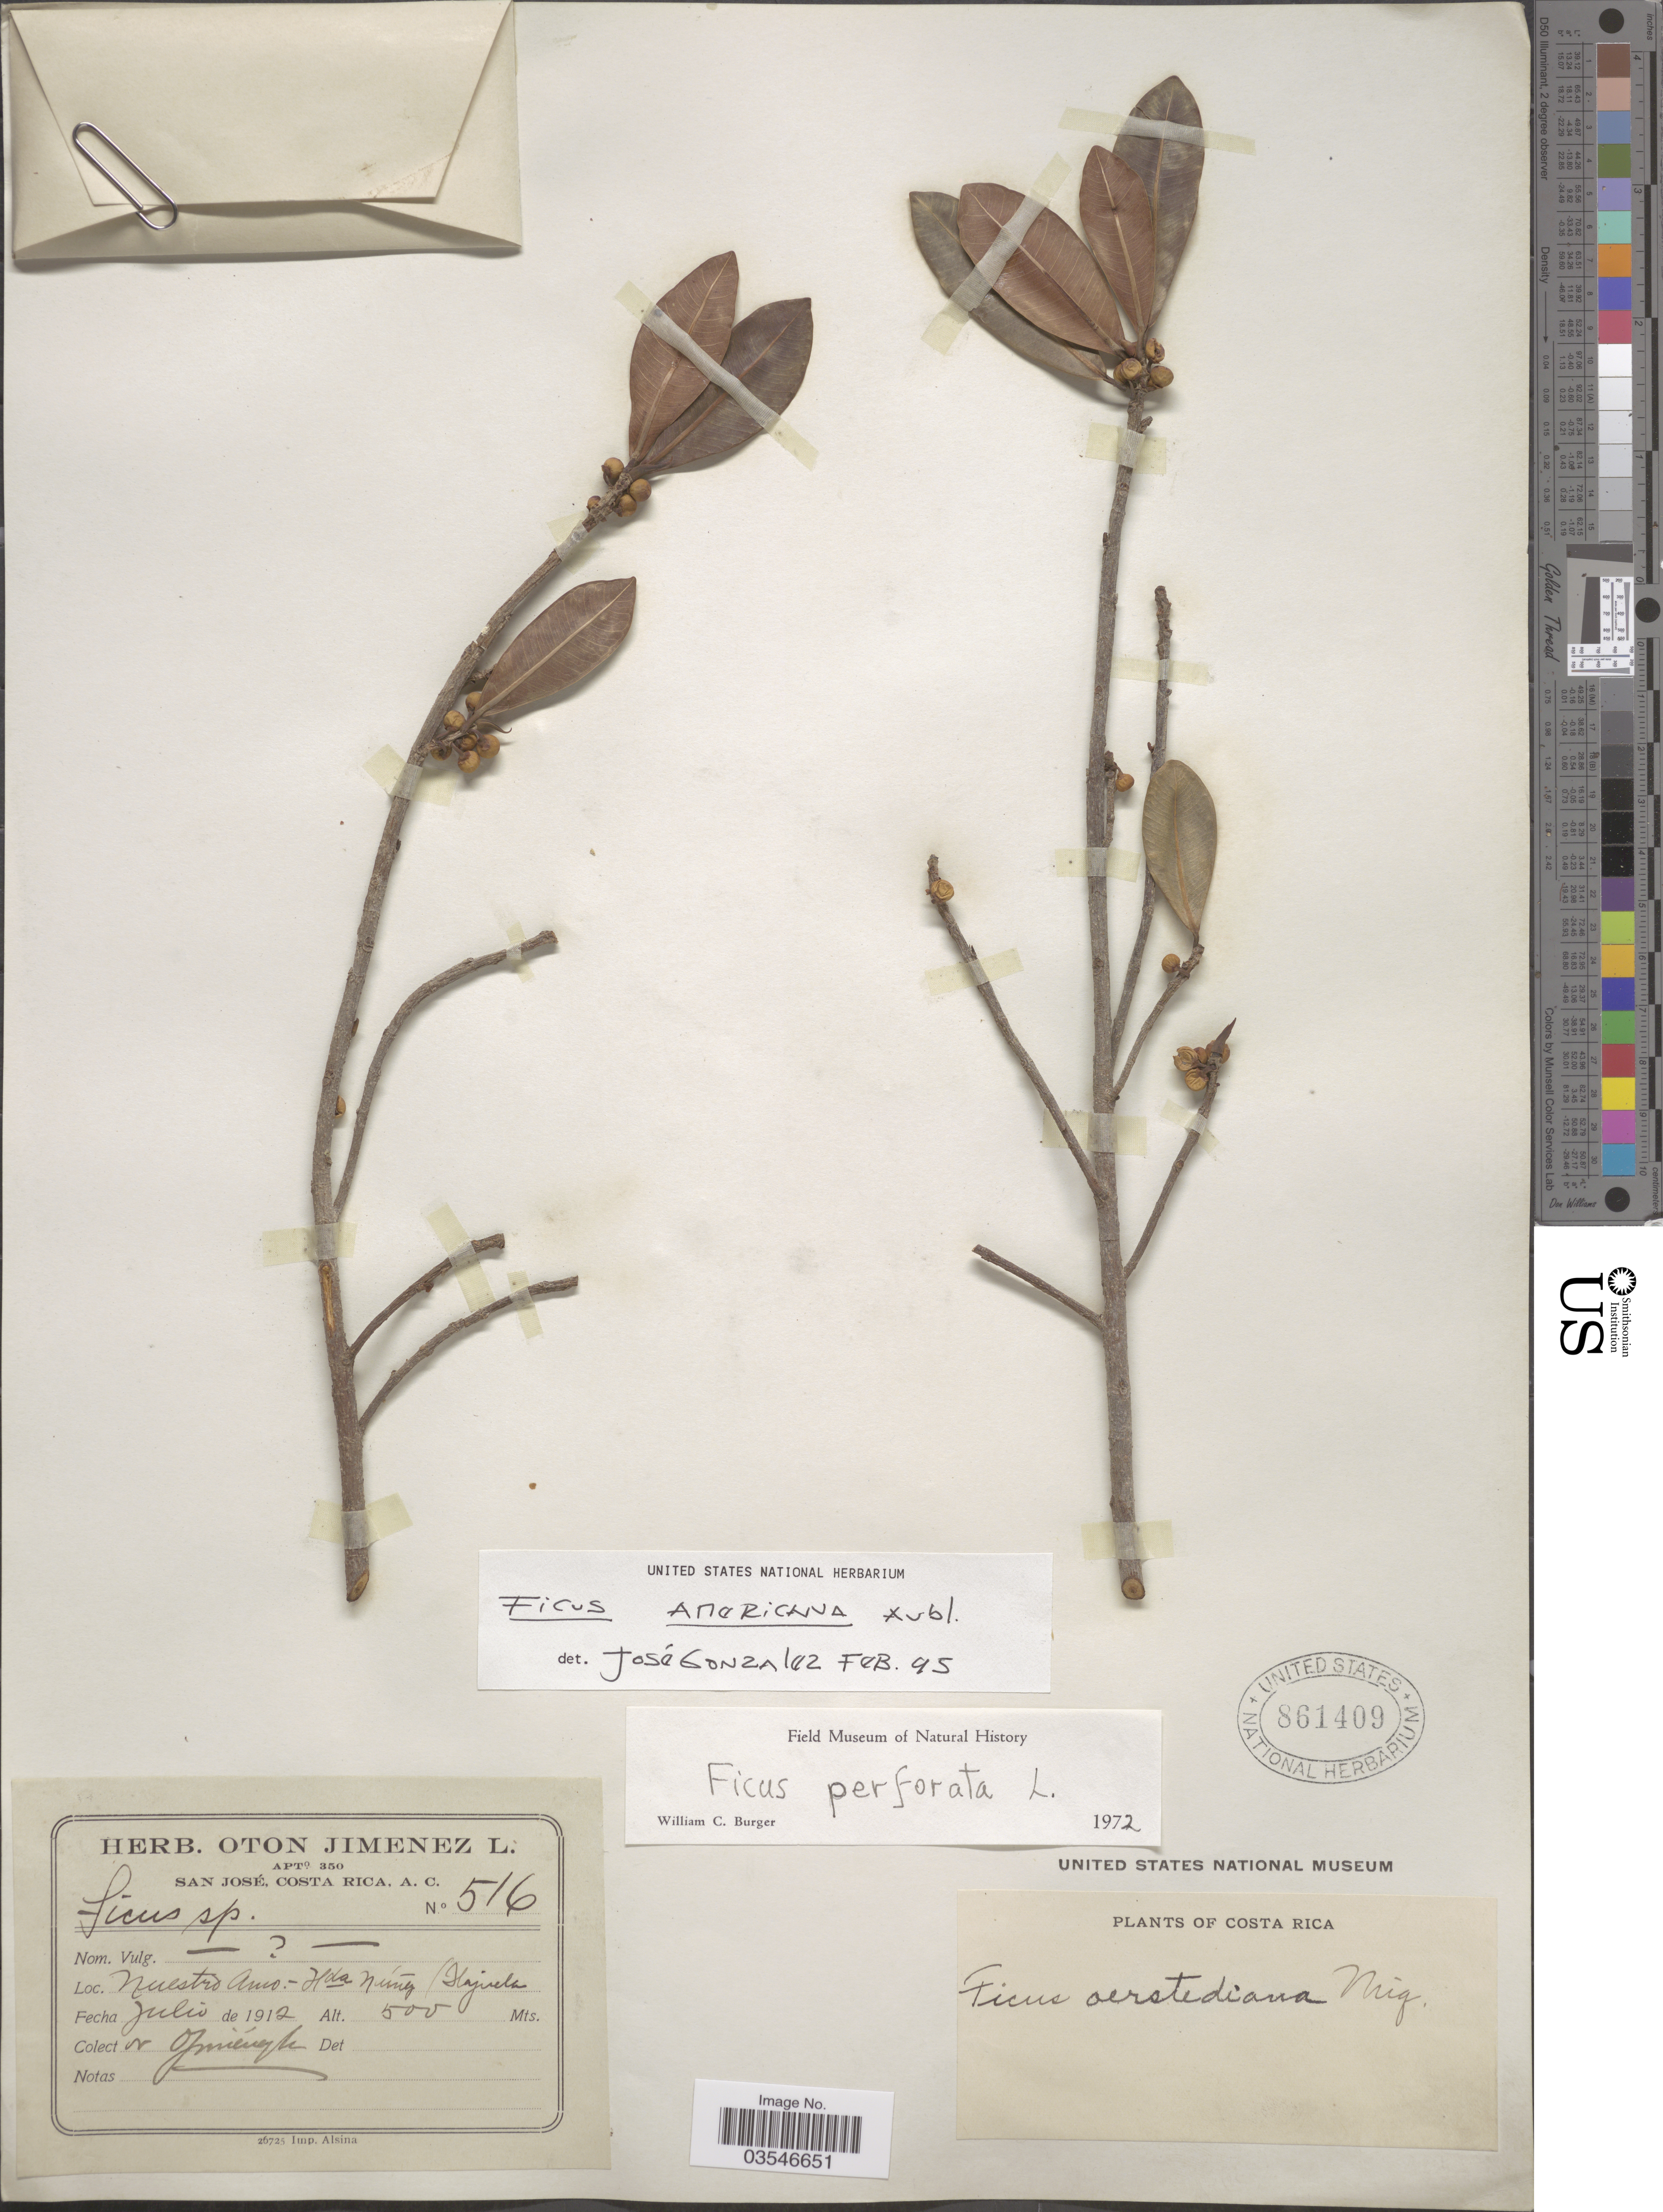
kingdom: Plantae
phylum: Tracheophyta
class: Magnoliopsida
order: Rosales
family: Moraceae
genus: Ficus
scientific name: Ficus americana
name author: Aubl.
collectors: O. Jimenez L.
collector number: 516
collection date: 1912-07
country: Costa Rica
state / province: Alajuela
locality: Nuestro Amo - Hda. Núñez (Alajuela)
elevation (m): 500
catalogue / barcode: US 861409